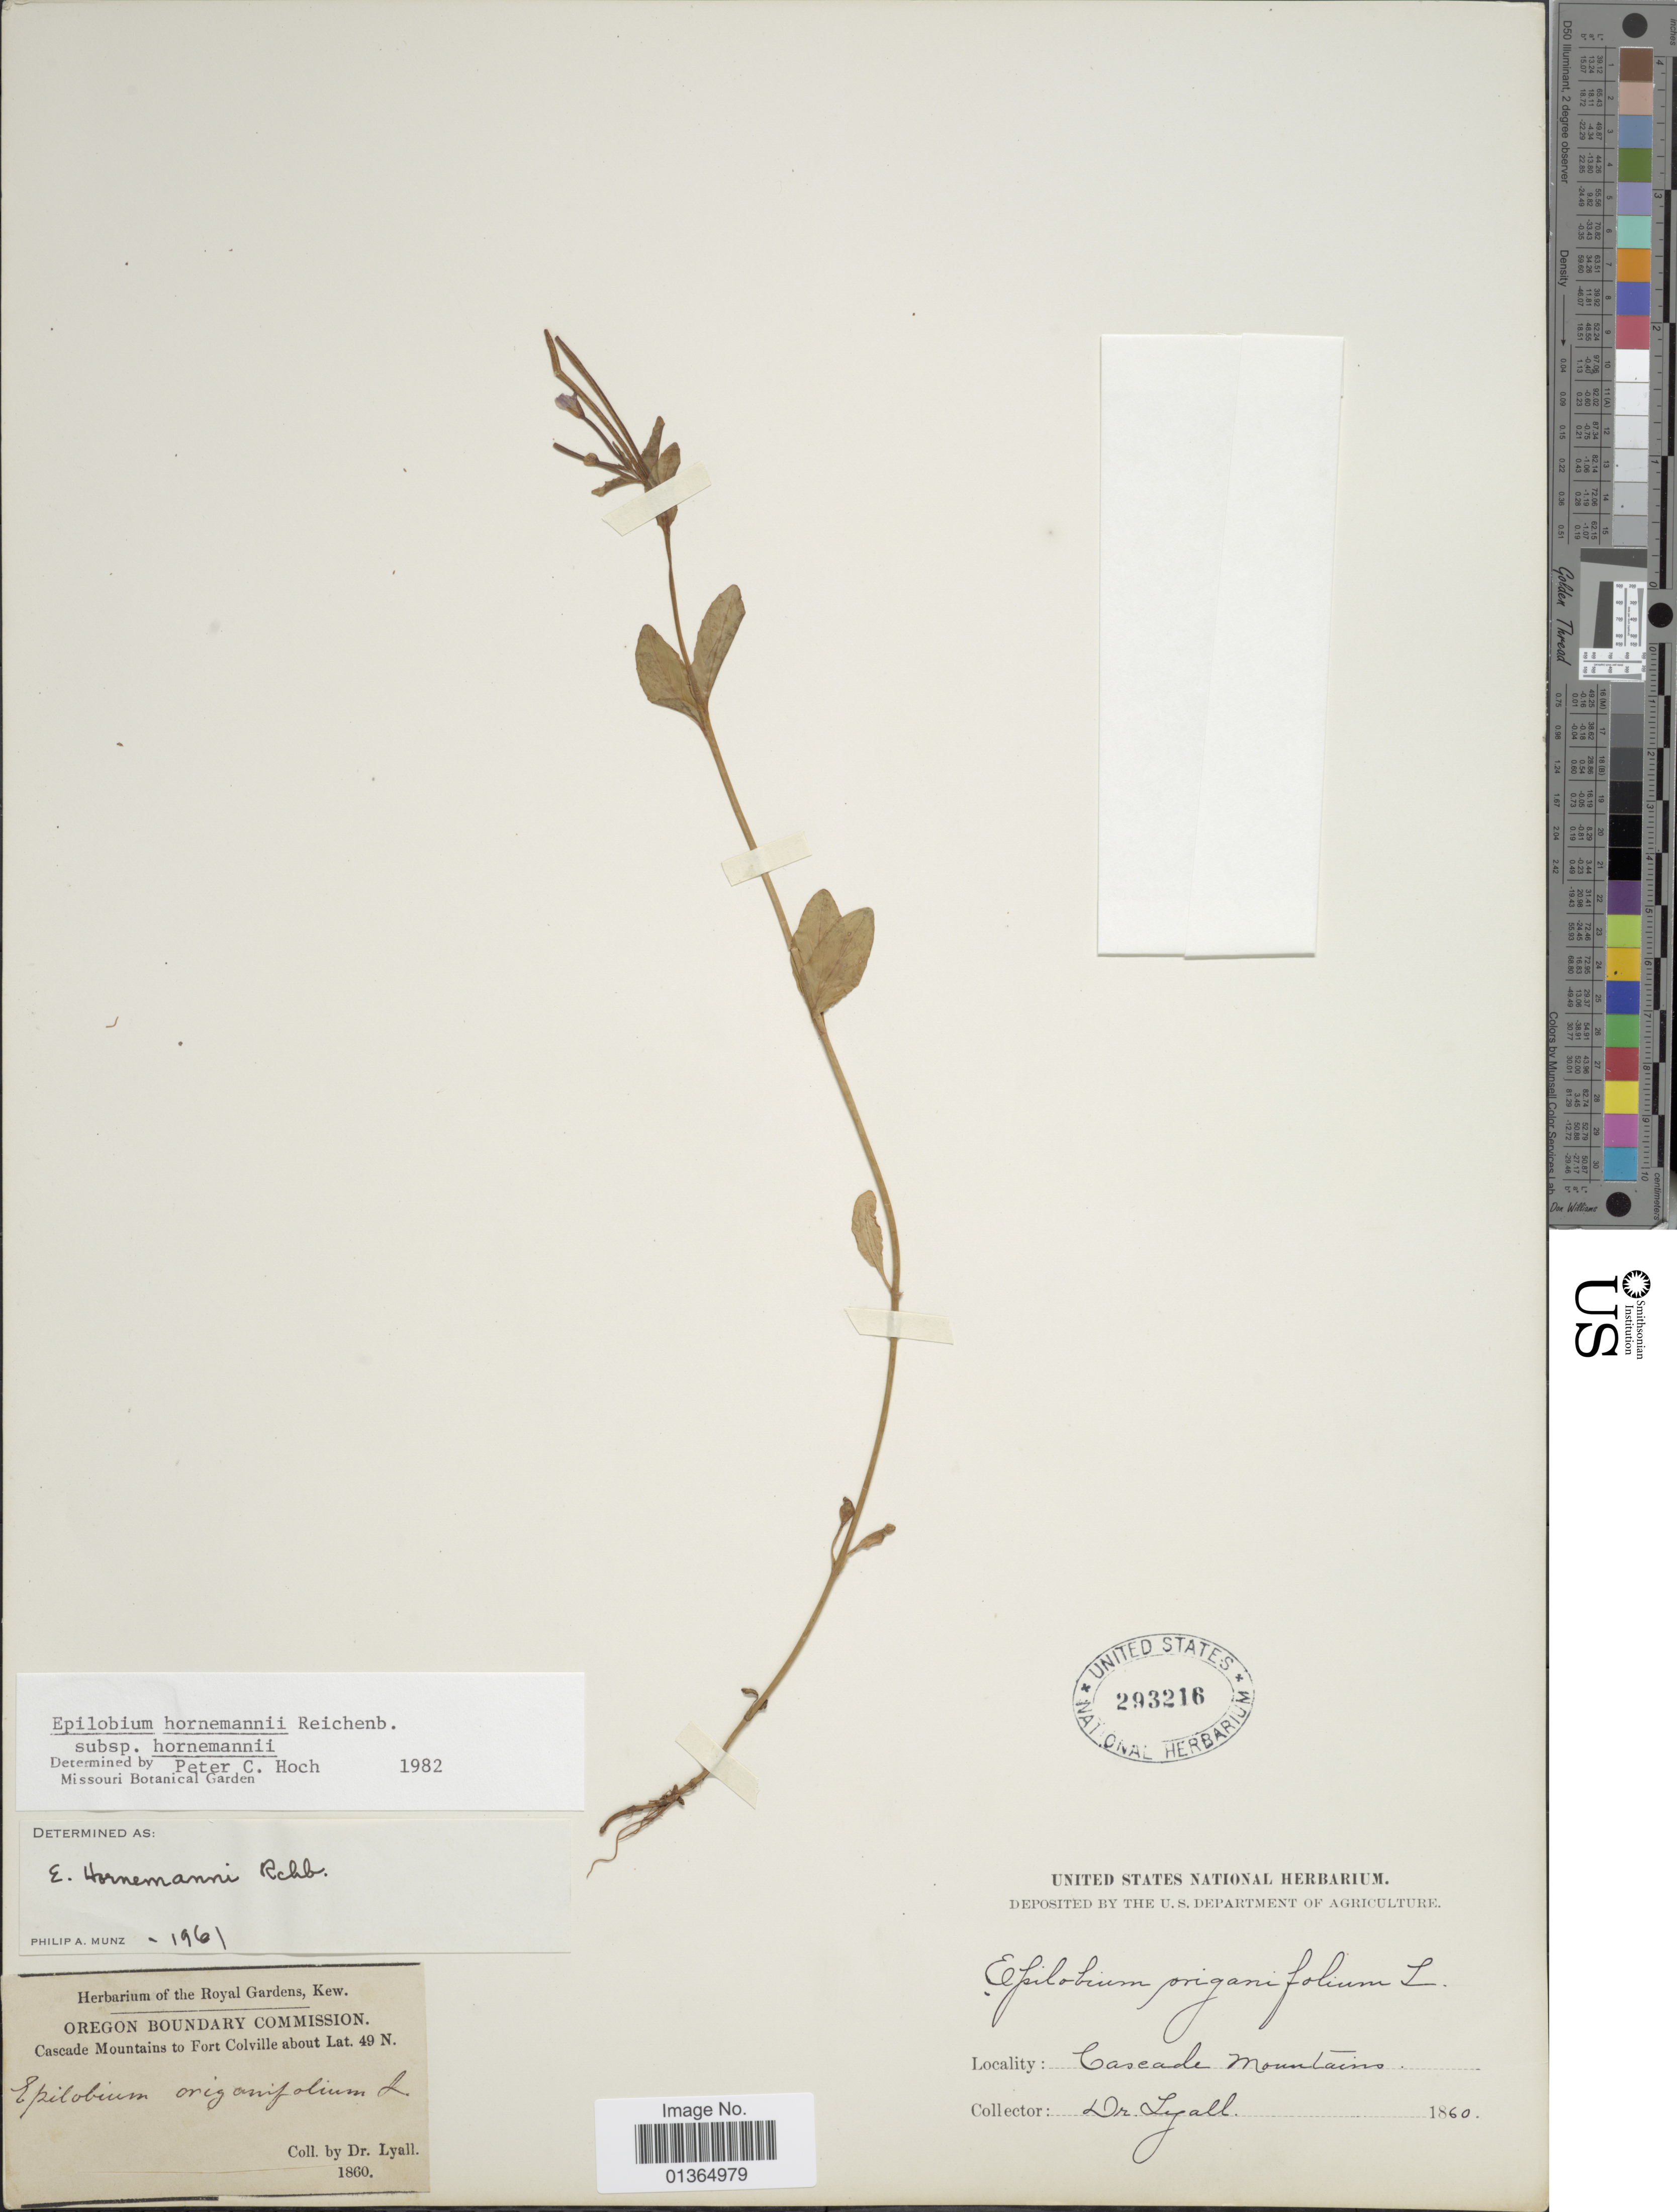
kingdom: Plantae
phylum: Tracheophyta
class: Magnoliopsida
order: Myrtales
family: Onagraceae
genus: Epilobium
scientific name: Epilobium hornemannii subsp. hornemannii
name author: Rchb.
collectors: -. Lyall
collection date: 1860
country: United States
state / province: Washington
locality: Cascade Mountains to Fort Colville.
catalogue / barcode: US 293216